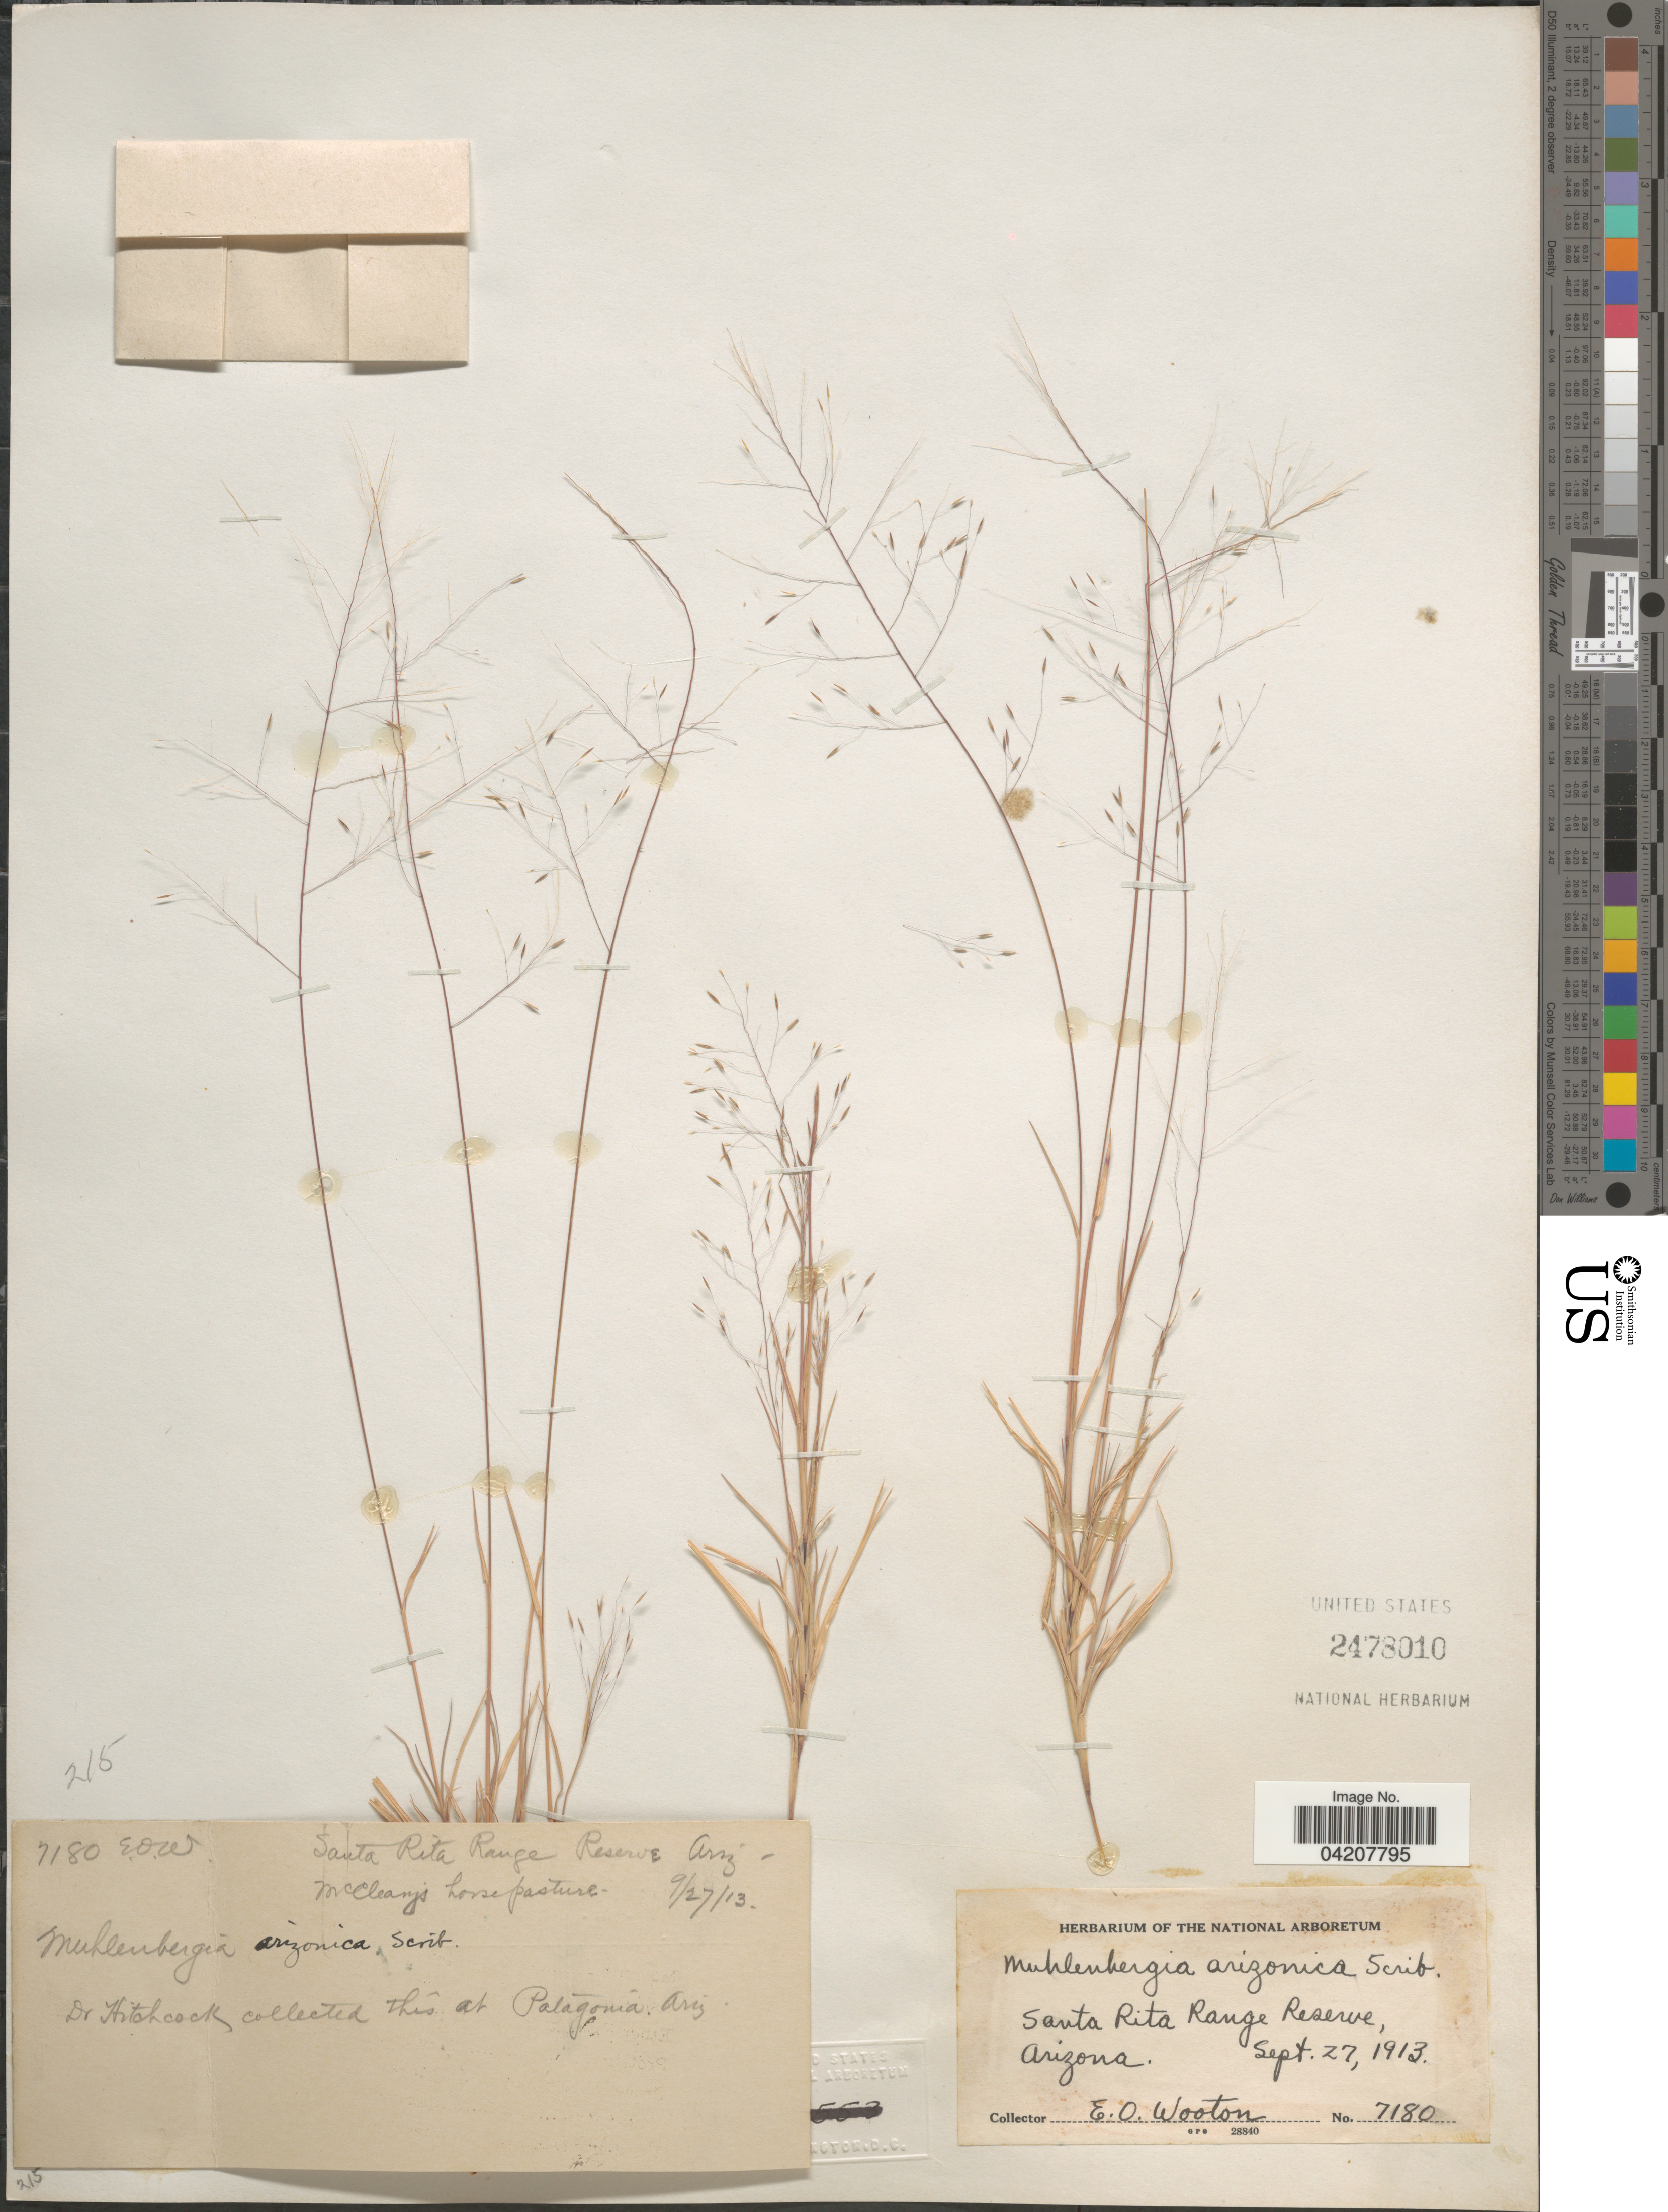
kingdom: Plantae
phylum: Tracheophyta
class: Liliopsida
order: Poales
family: Poaceae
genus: Muhlenbergia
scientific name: Muhlenbergia arizonica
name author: Scribn.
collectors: -- Hitchcock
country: United States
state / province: Arizona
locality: Patagonia.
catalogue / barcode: US 2478010-2